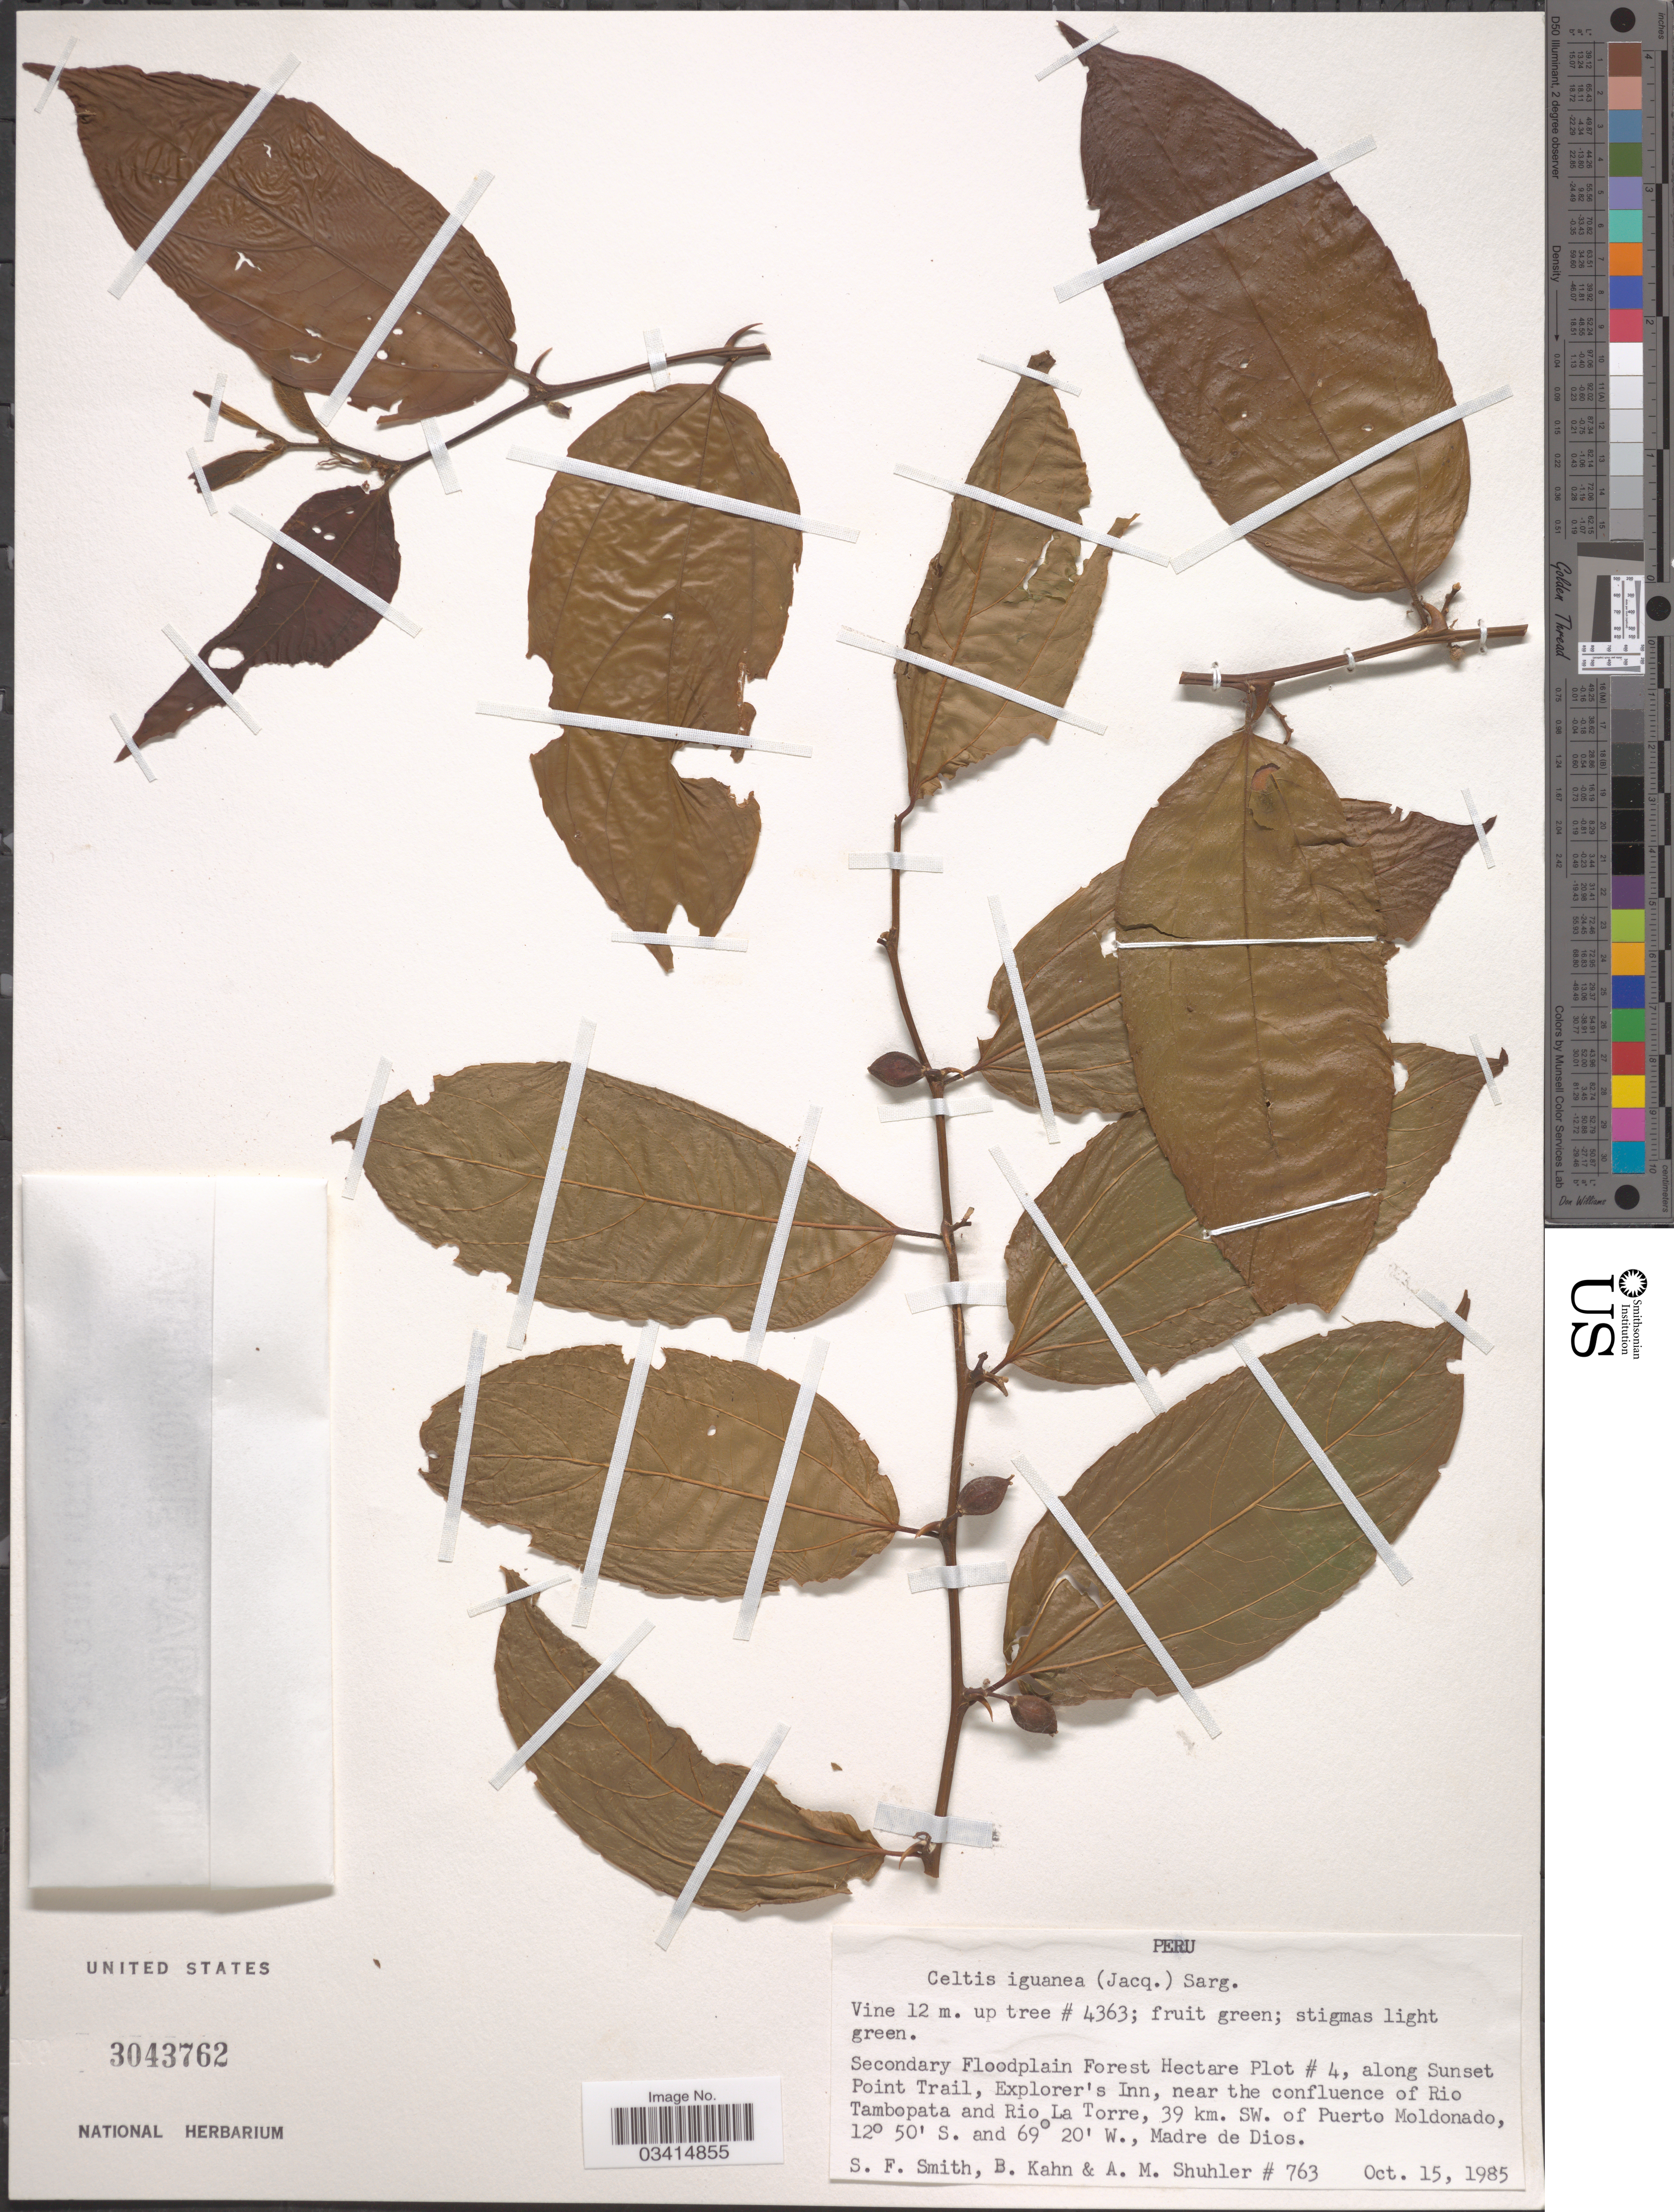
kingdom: Plantae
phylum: Tracheophyta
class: Magnoliopsida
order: Rosales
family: Cannabaceae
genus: Celtis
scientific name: Celtis iguanaea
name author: (Jacq.) Sarg.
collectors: S.F. Smith, B. Kahn & A. Shuhler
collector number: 763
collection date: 1985-10-15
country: Peru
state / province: Madre de Dios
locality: Secondary Floodplain Forest Hectare Plot # 4, along Sunset Point Trail, Explorer's Inn, near the confluence of Rio Tambopata and Rio La Torre, 39 km. SW. of Puerto Moldonado.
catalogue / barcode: US 3043762